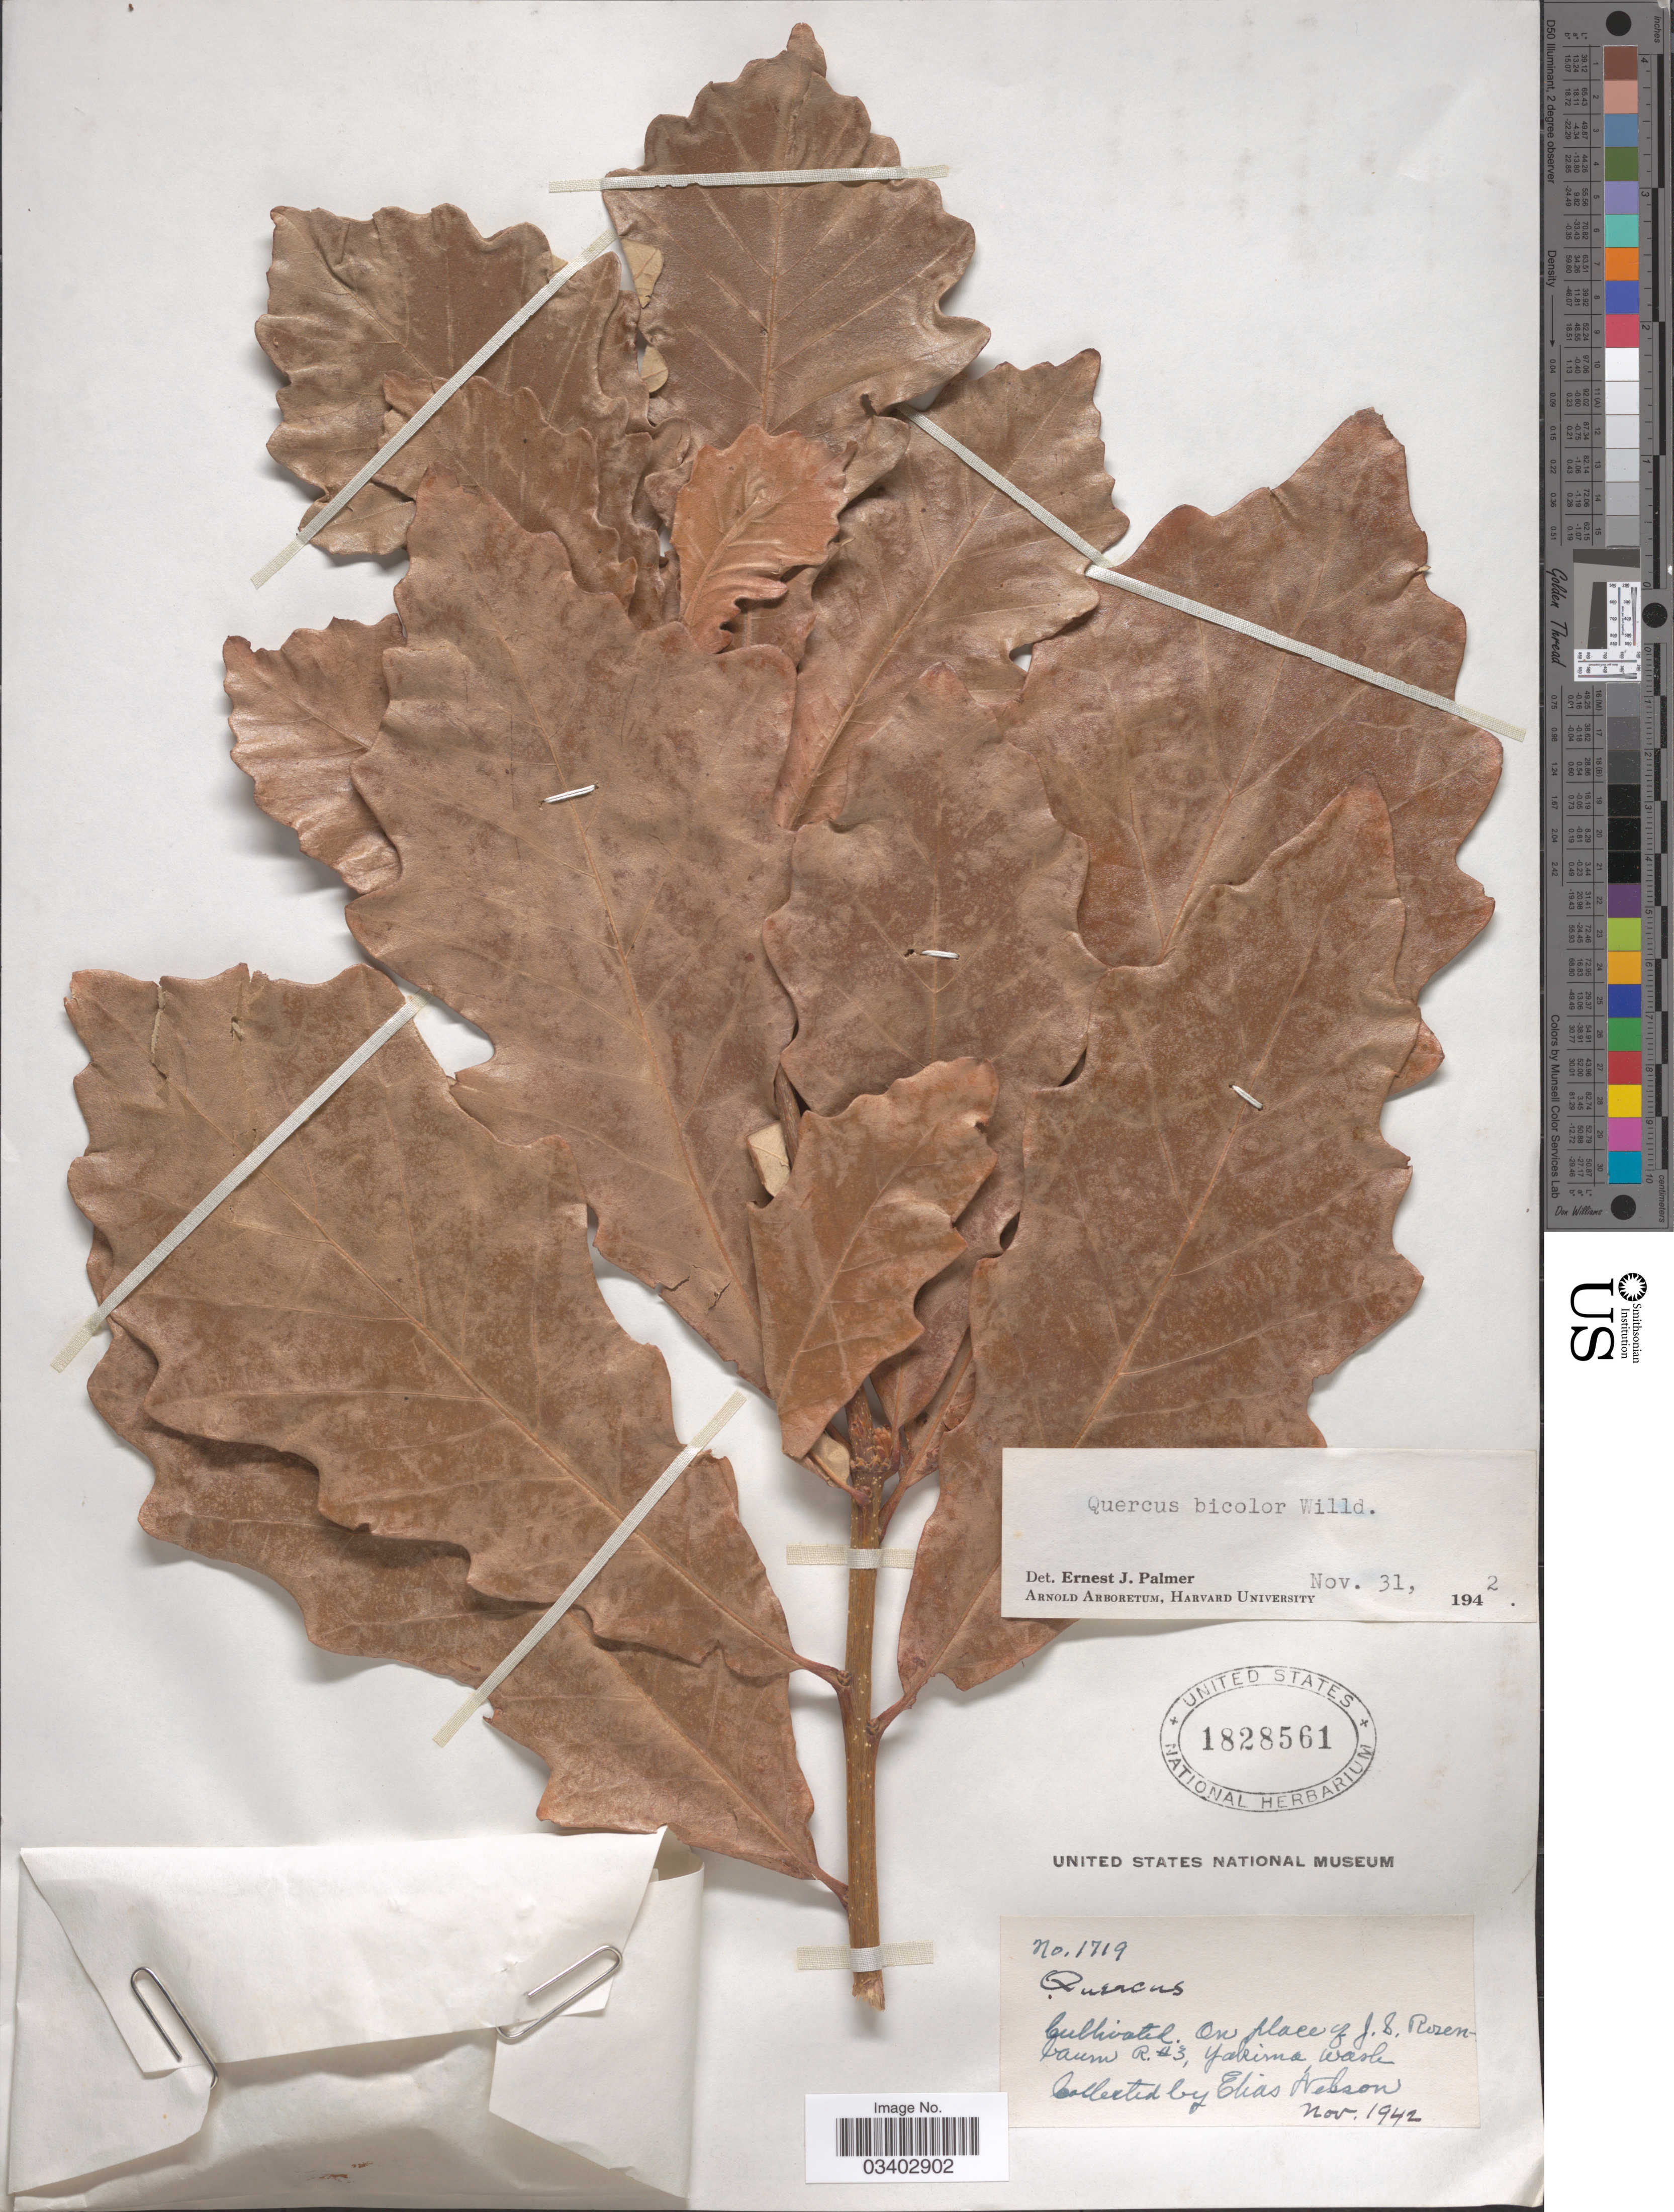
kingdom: Plantae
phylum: Tracheophyta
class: Magnoliopsida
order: Fagales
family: Fagaceae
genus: Quercus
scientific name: Quercus bicolor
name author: Willd.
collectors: E. Nelson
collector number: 1719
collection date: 1942-11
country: United States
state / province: Washington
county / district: Yakima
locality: On place of J.S. Rosenbaum R. #3, Yakima.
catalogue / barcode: US 1828561